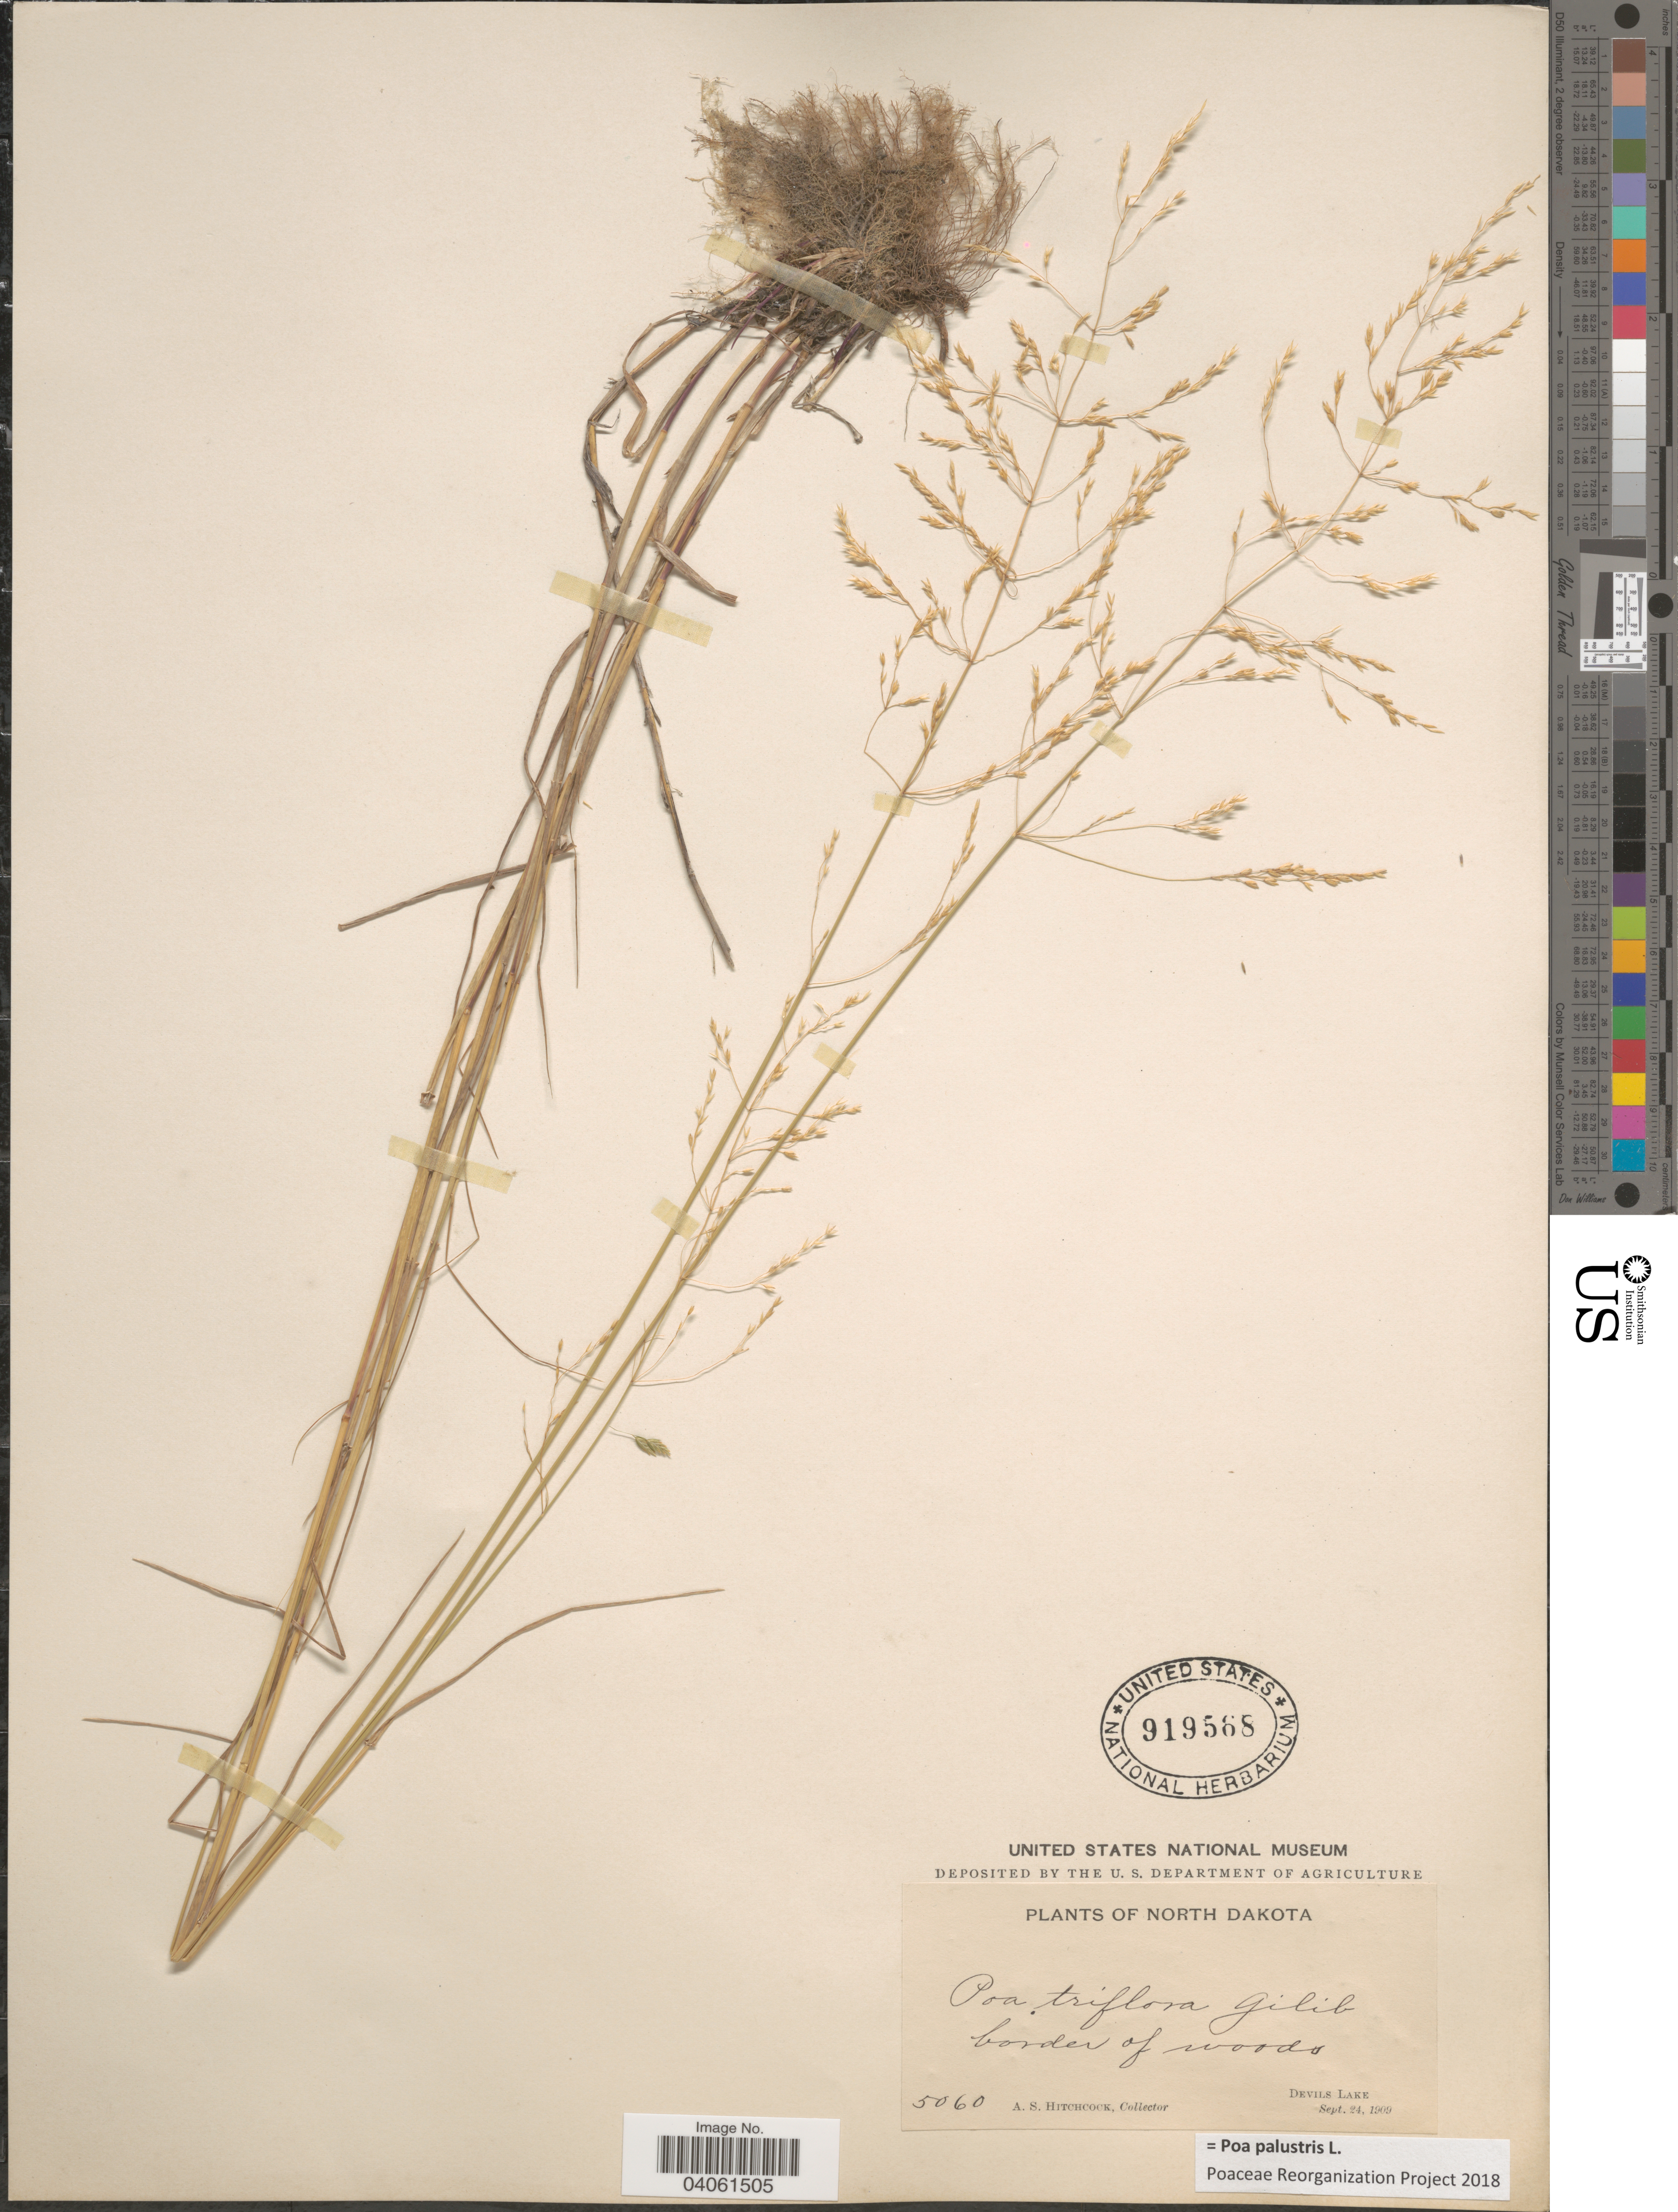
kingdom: Plantae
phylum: Tracheophyta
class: Liliopsida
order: Poales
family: Poaceae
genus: Poa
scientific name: Poa palustris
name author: L.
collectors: A. S. Hitchcock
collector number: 5060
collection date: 1909-09-24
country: United States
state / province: North Dakota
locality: Border of woods, Devils Lake.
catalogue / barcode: US 919568